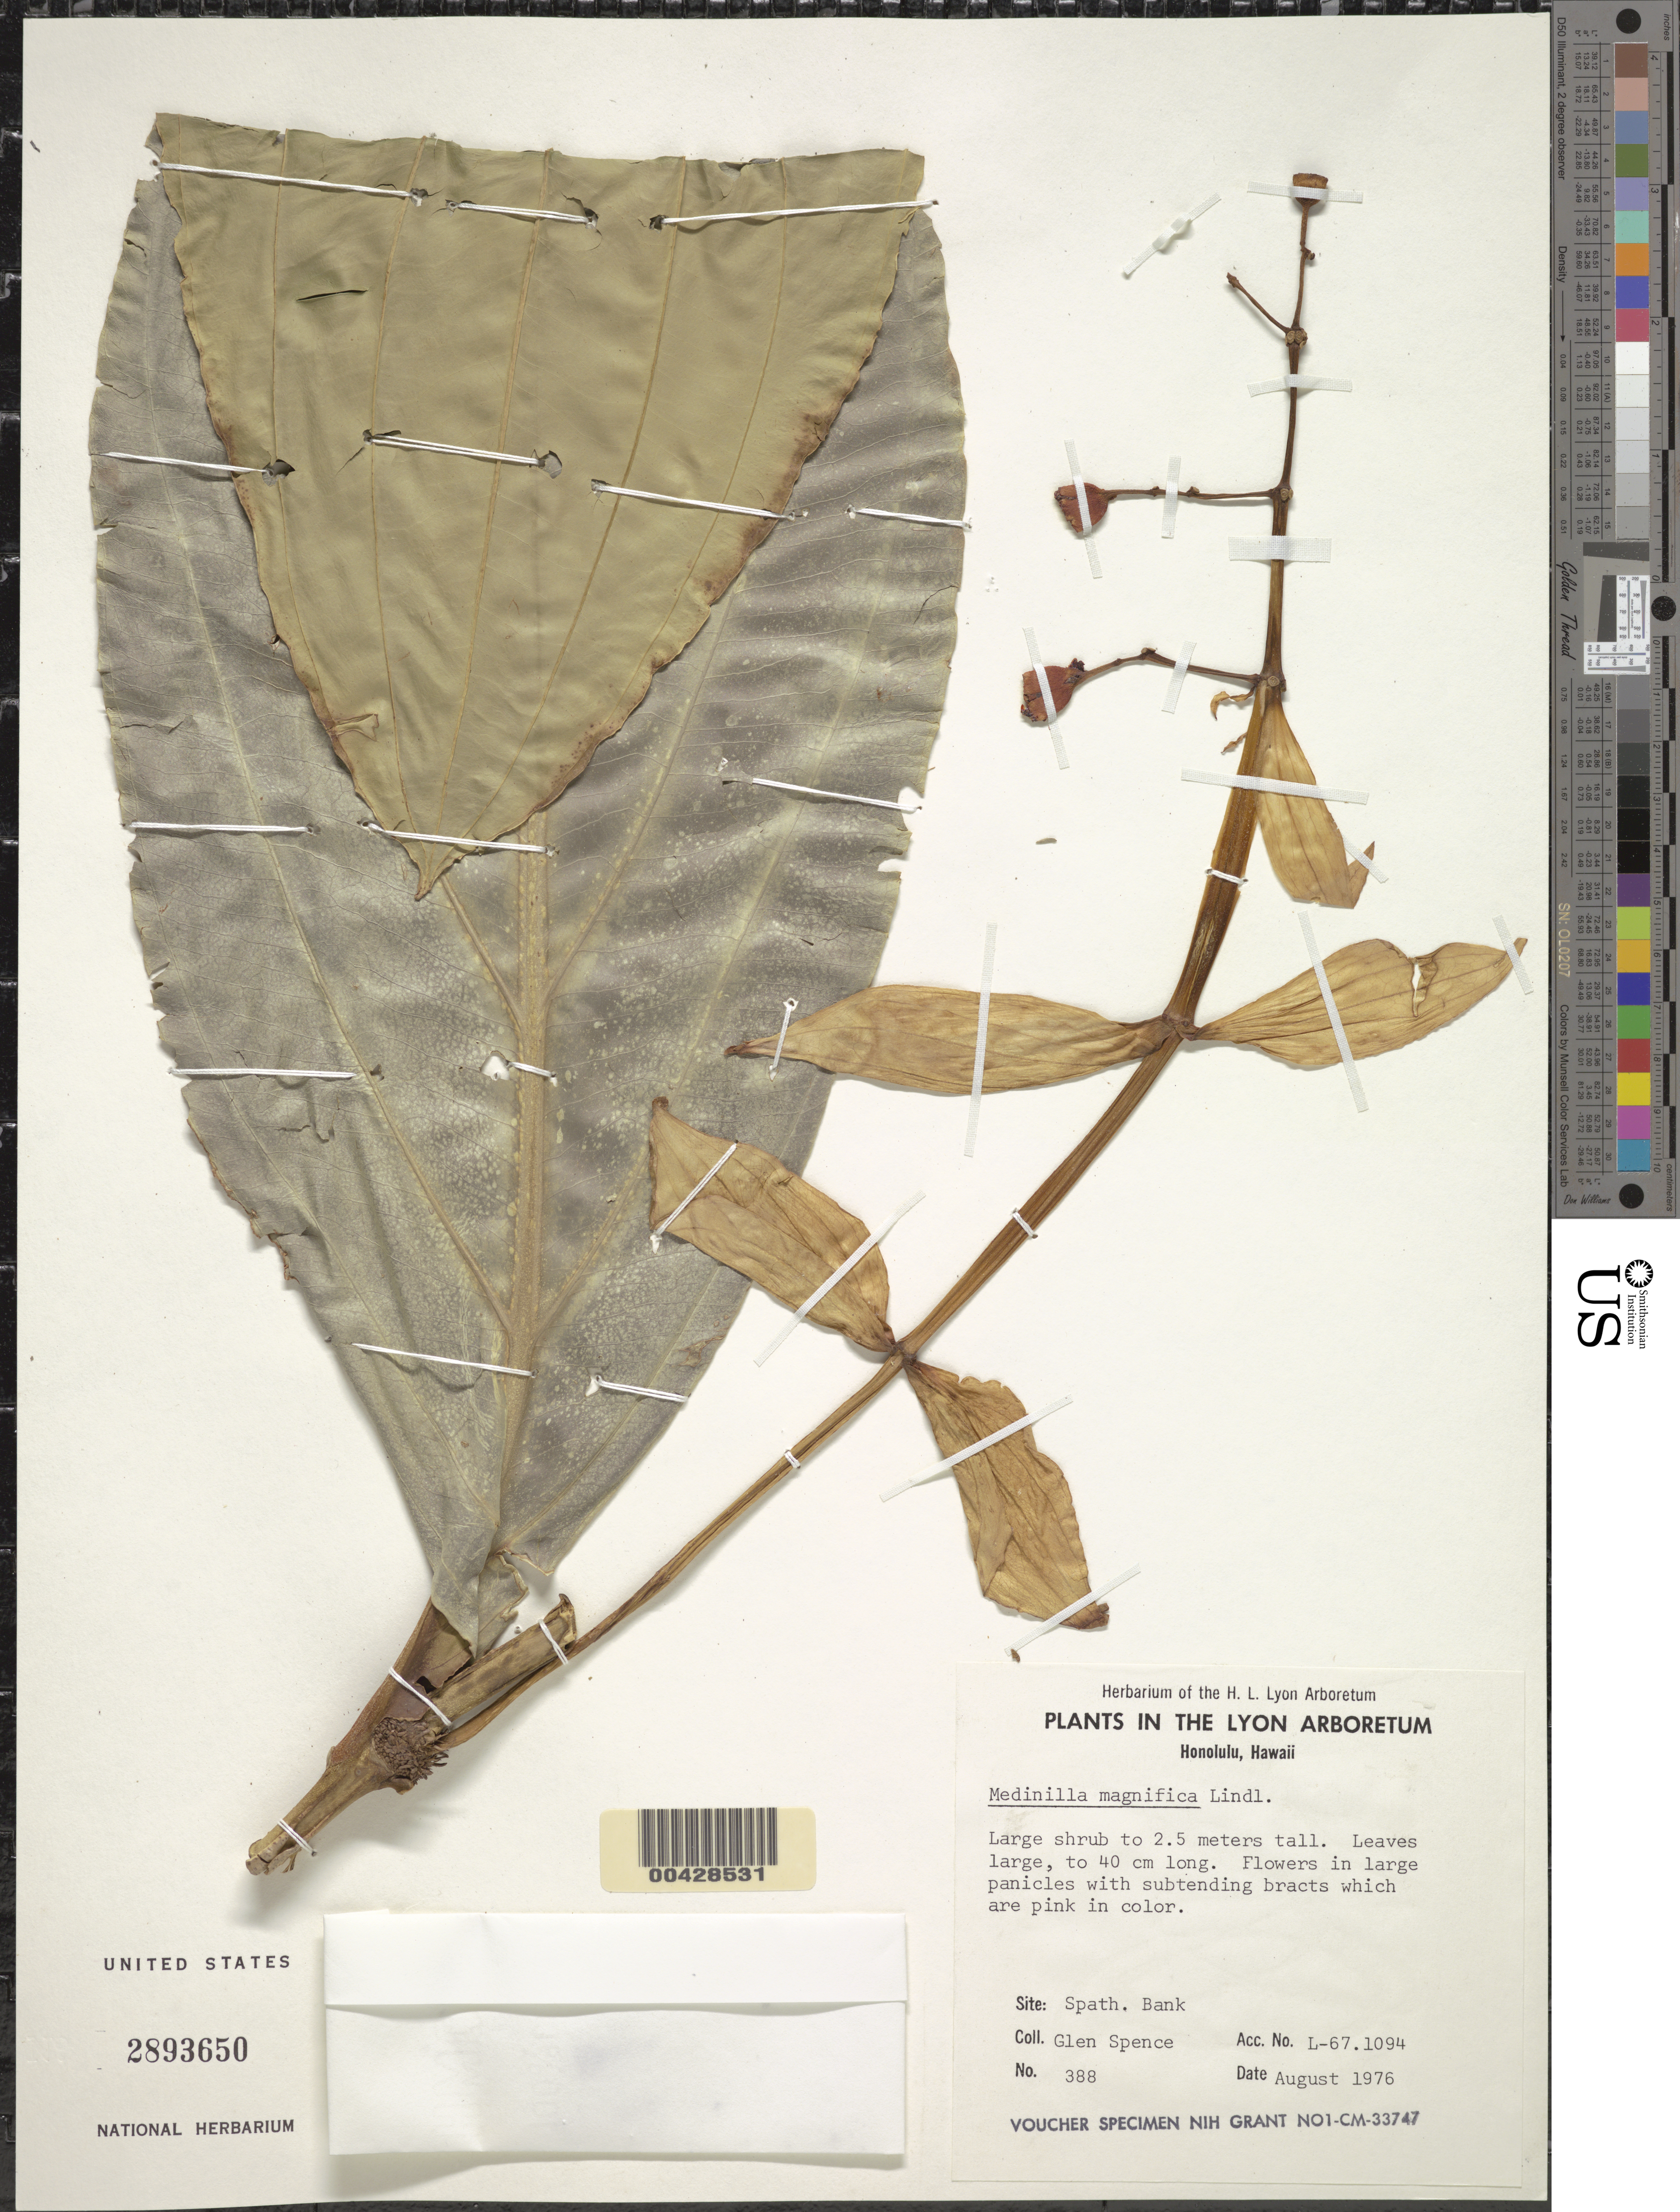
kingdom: Plantae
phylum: Tracheophyta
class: Magnoliopsida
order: Myrtales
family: Melastomataceae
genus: Medinilla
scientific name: Medinilla magnifica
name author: Lindl.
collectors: G. Spence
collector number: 388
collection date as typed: Aug 1976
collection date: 1976-08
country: United States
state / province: Hawaii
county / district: Honolulu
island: Oahu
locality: Spath. Bank, Honolulu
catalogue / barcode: US 2893650